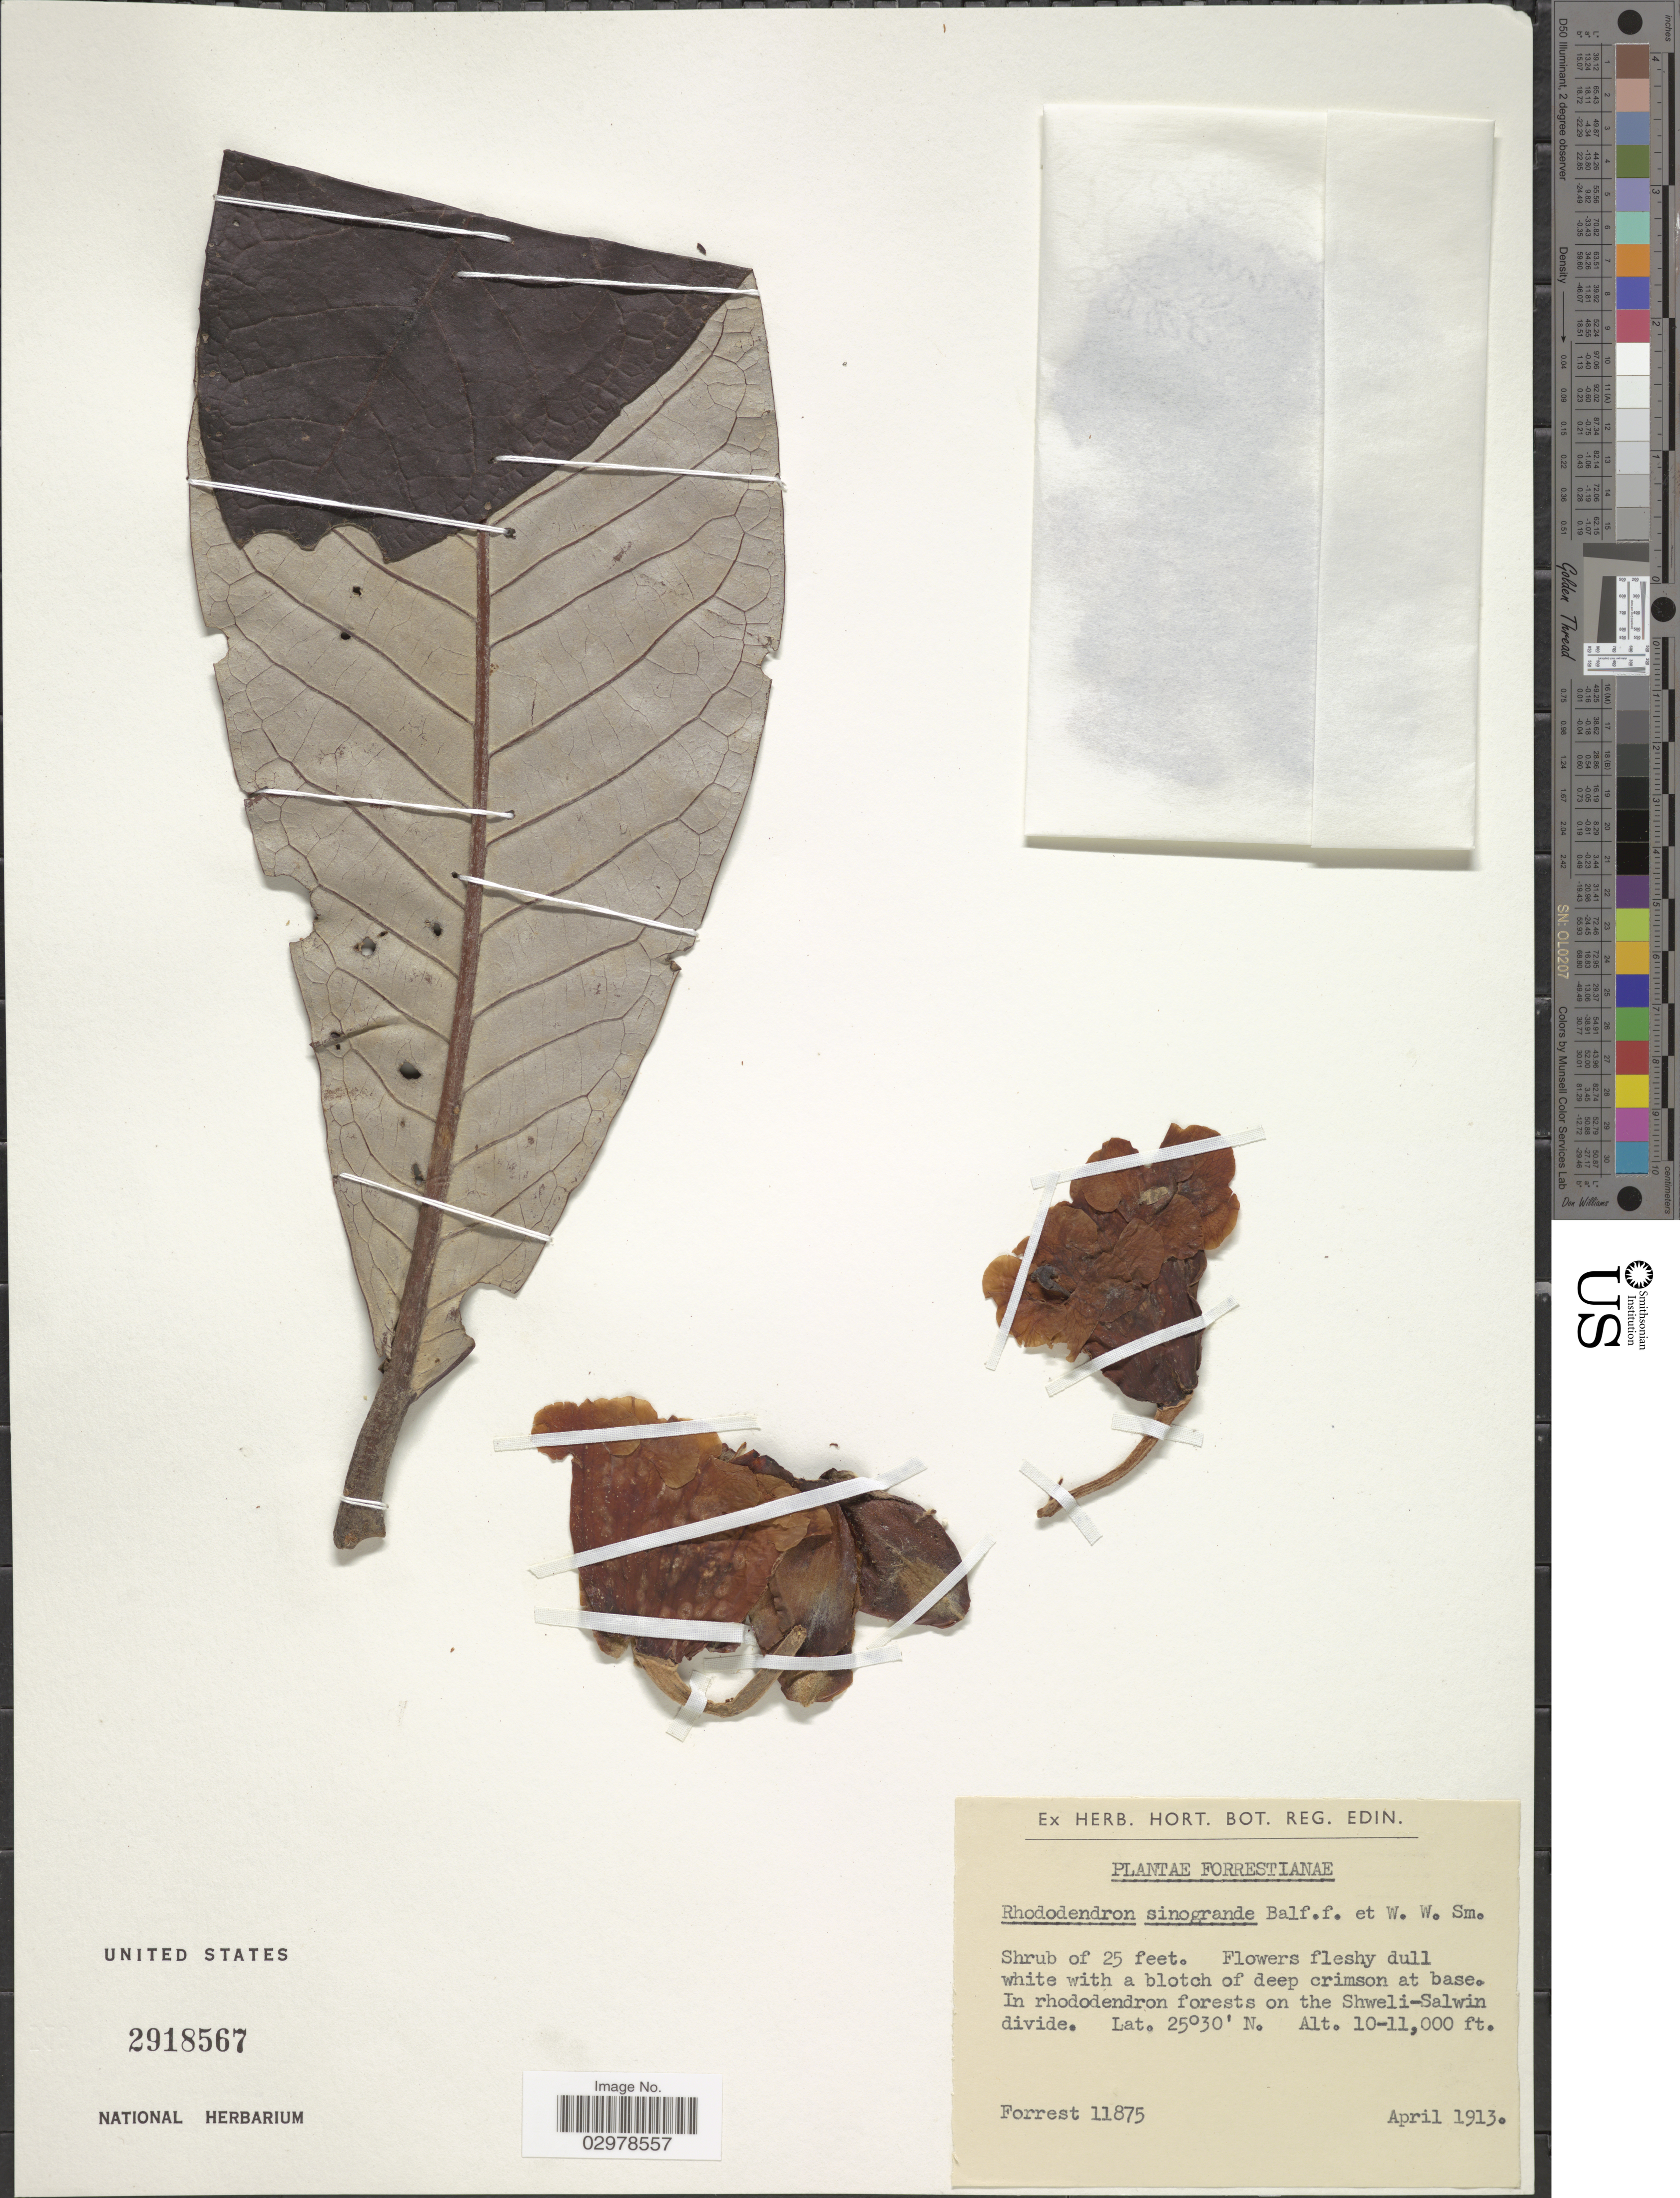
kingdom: Plantae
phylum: Tracheophyta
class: Magnoliopsida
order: Ericales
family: Ericaceae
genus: Rhododendron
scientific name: Rhododendron sinogrande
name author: Balf. f. & W.W. Sm.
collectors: -. Forrest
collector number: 11875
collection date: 1913-04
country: China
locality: In rhododendron forests on the Shweli-Salwin divide.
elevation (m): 3048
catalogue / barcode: US 2918567